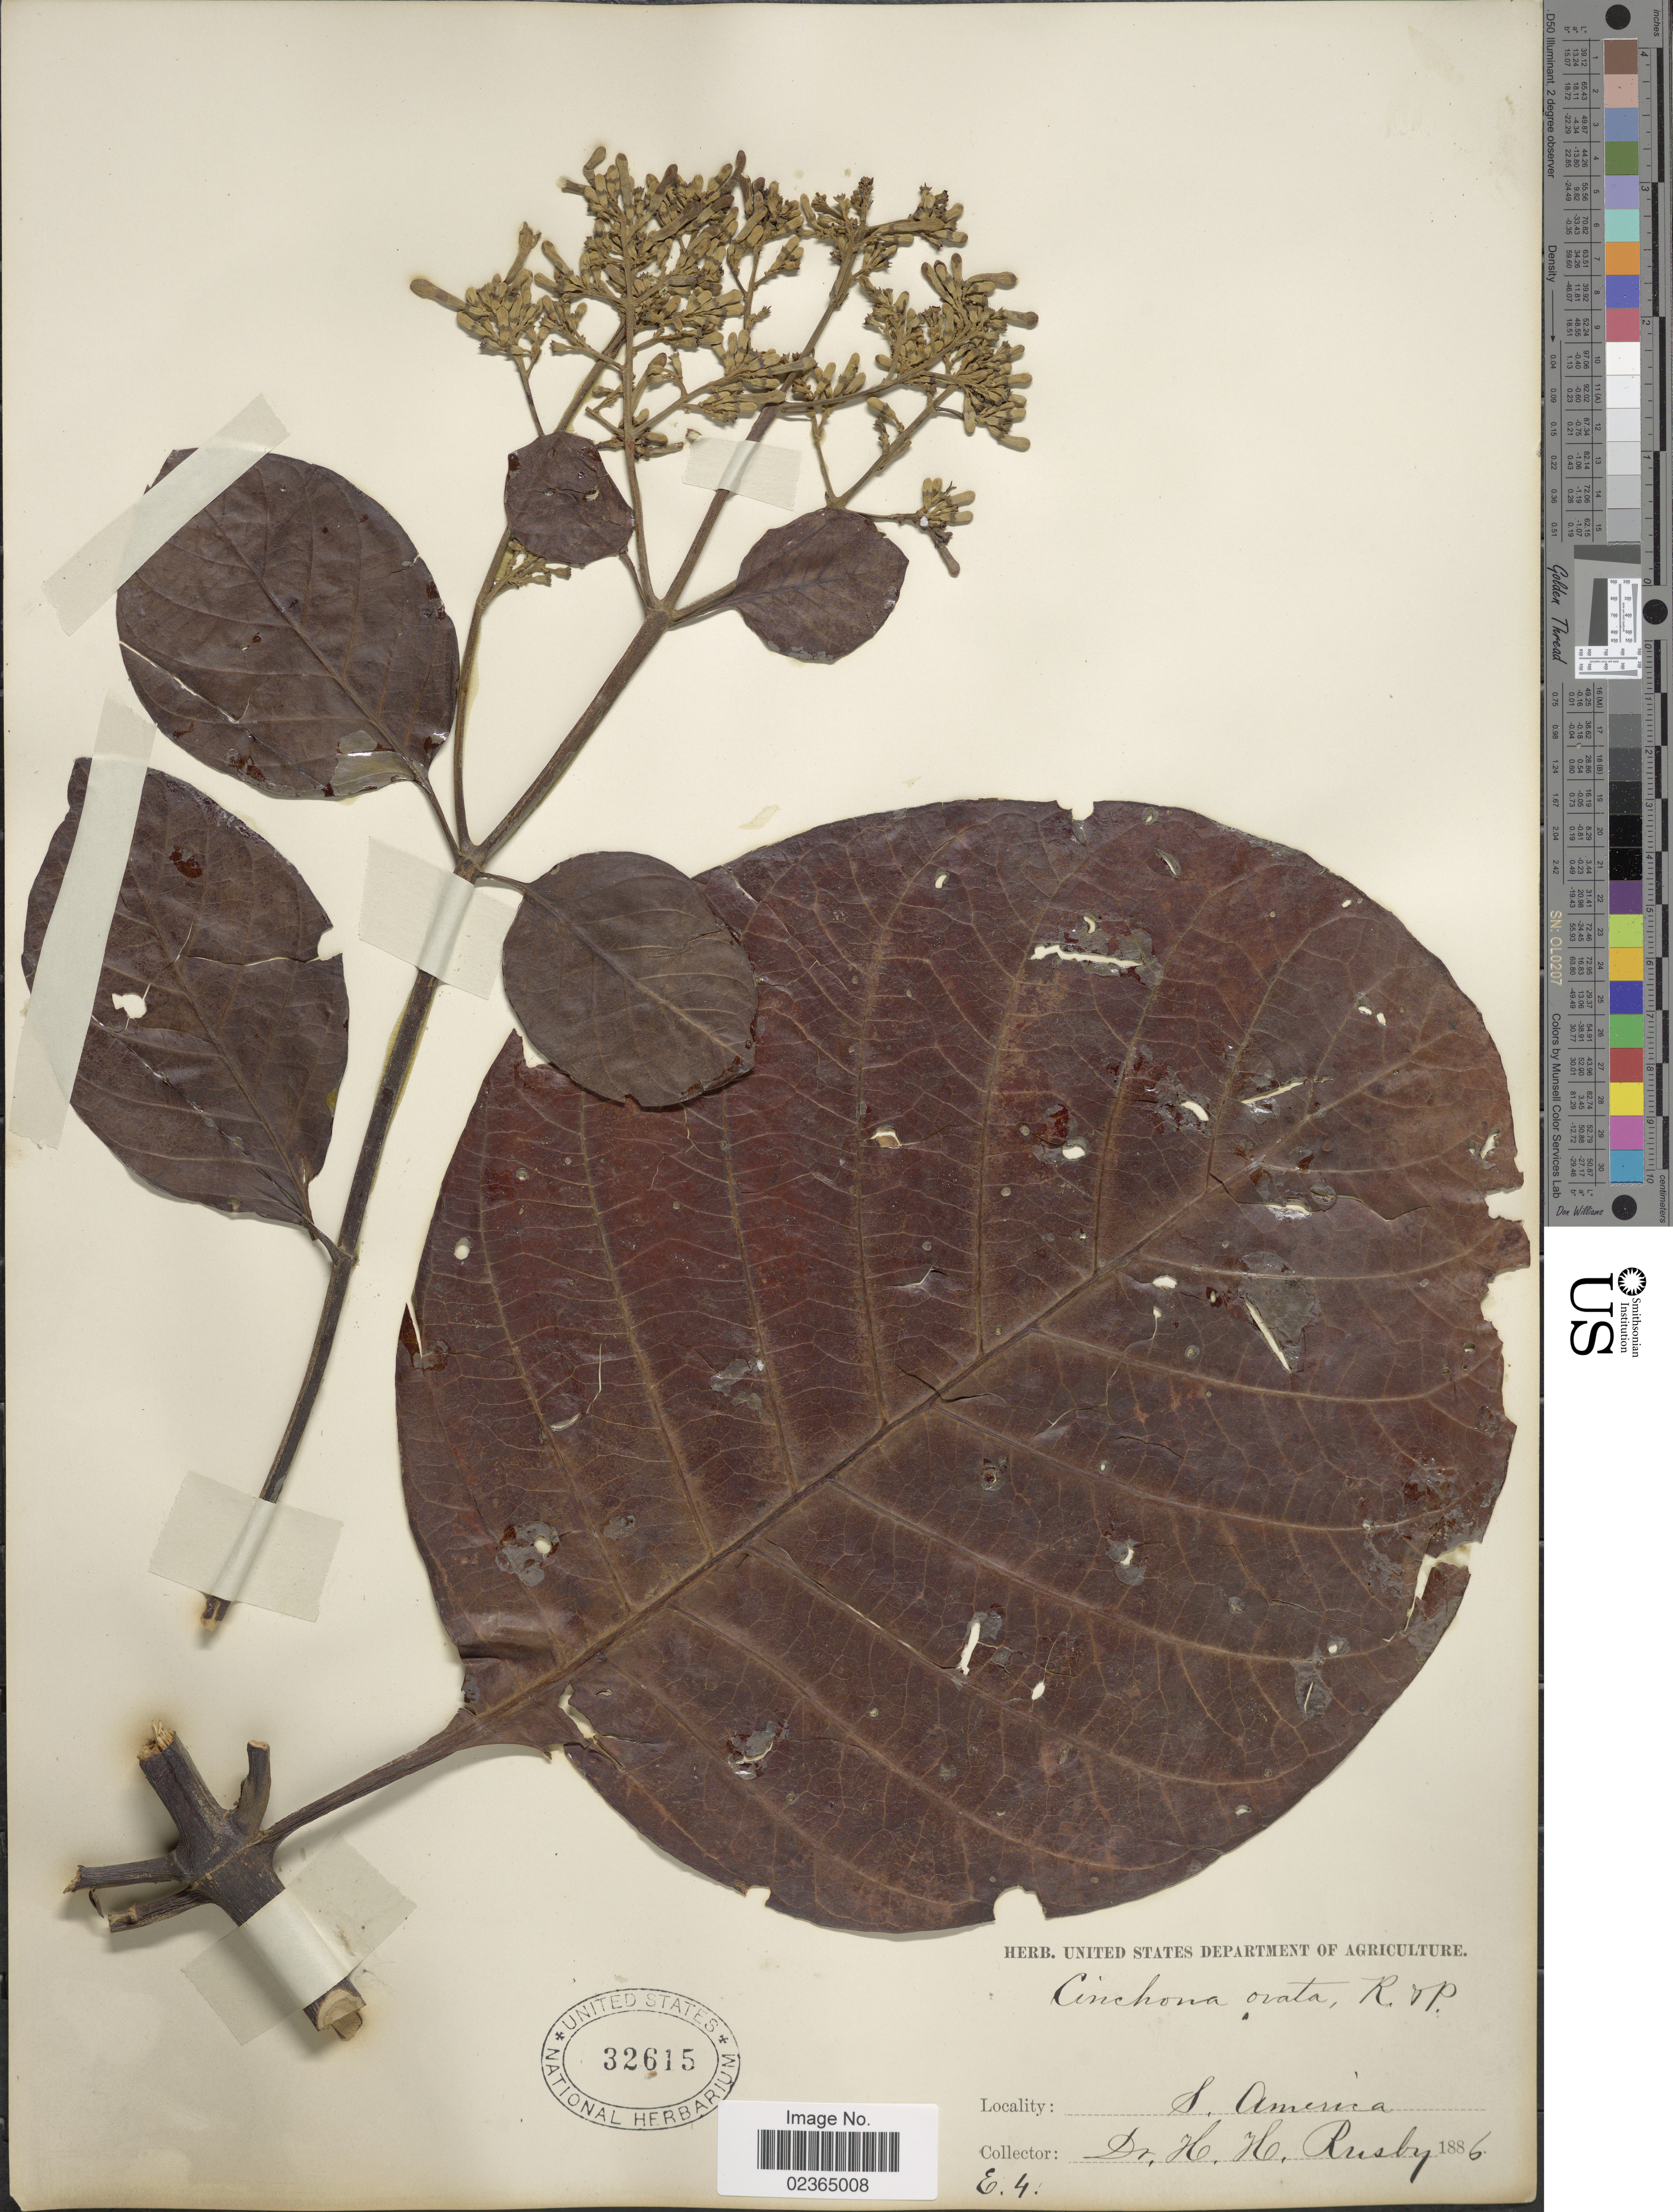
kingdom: Plantae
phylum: Tracheophyta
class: Magnoliopsida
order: Gentianales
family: Rubiaceae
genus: Cinchona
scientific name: Cinchona pubescens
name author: Vahl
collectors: H. H. Rusby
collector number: E. 4.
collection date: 1886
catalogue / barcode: US 32615